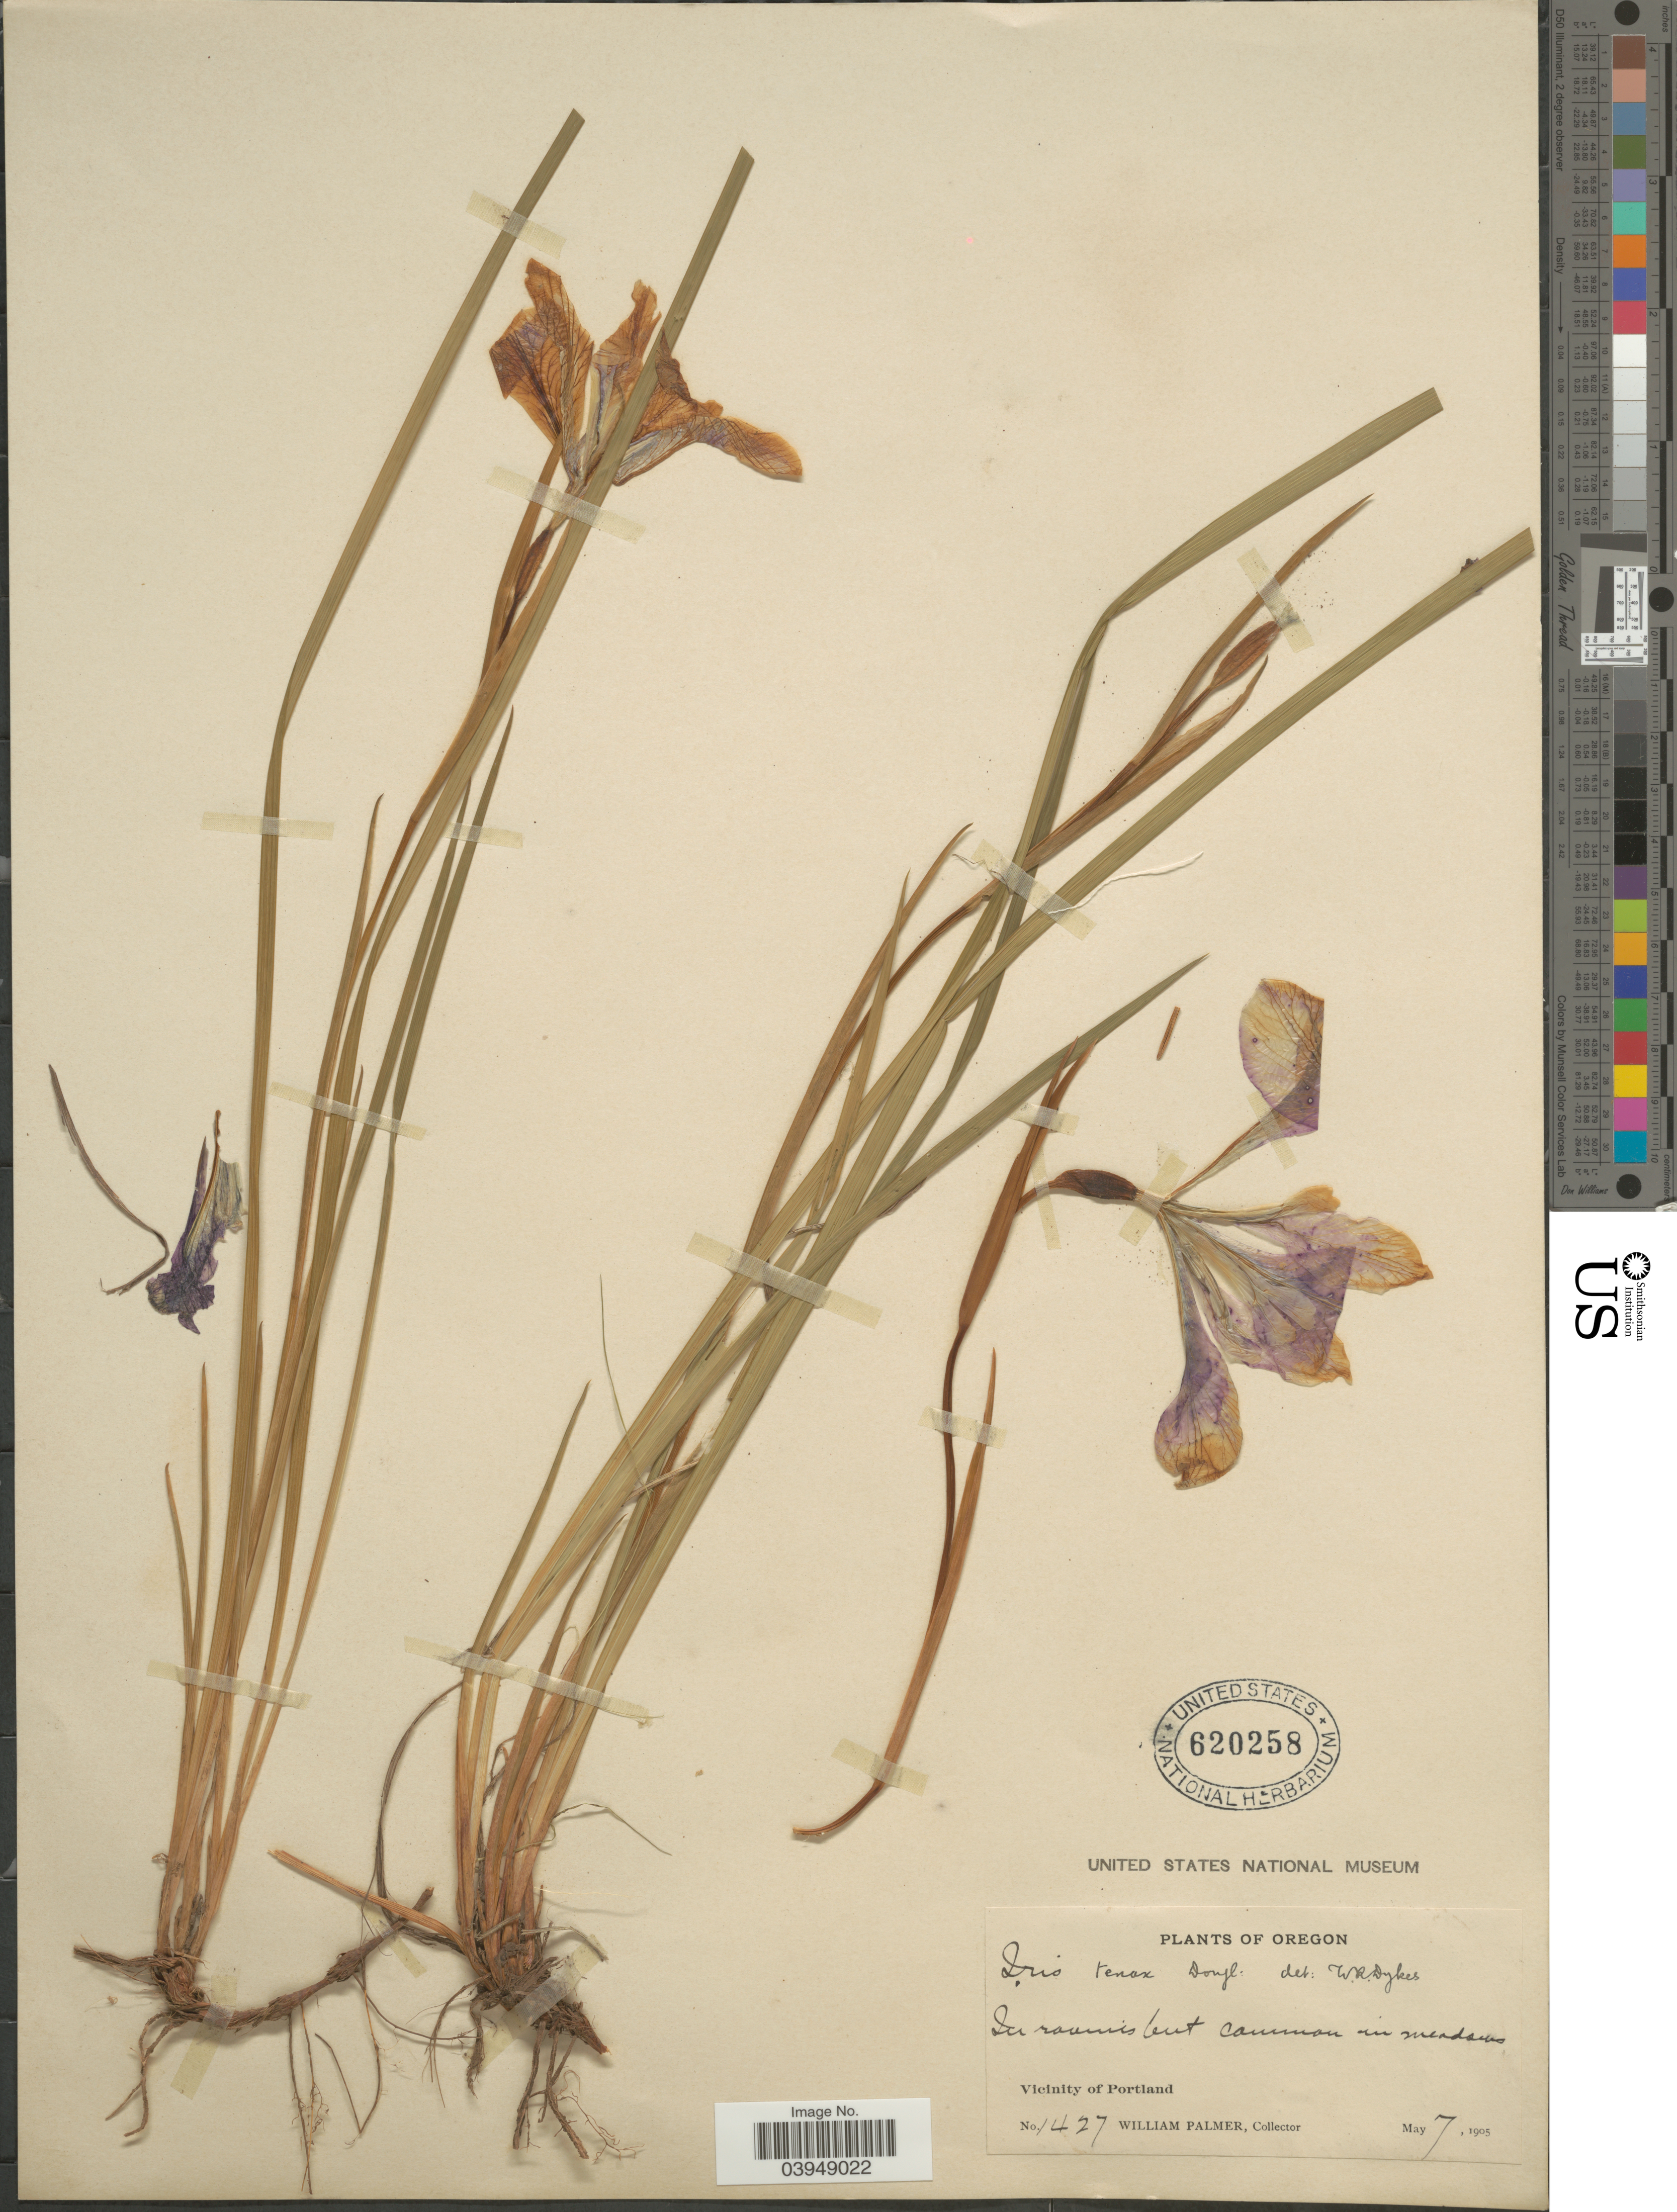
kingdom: Plantae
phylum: Tracheophyta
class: Liliopsida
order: Asparagales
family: Iridaceae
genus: Iris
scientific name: Iris tenax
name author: Douglas ex Lindl.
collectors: W. Palmer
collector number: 1427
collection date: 1905-05-07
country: United States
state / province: Oregon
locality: Vicinity of Portland.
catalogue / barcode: US 620258